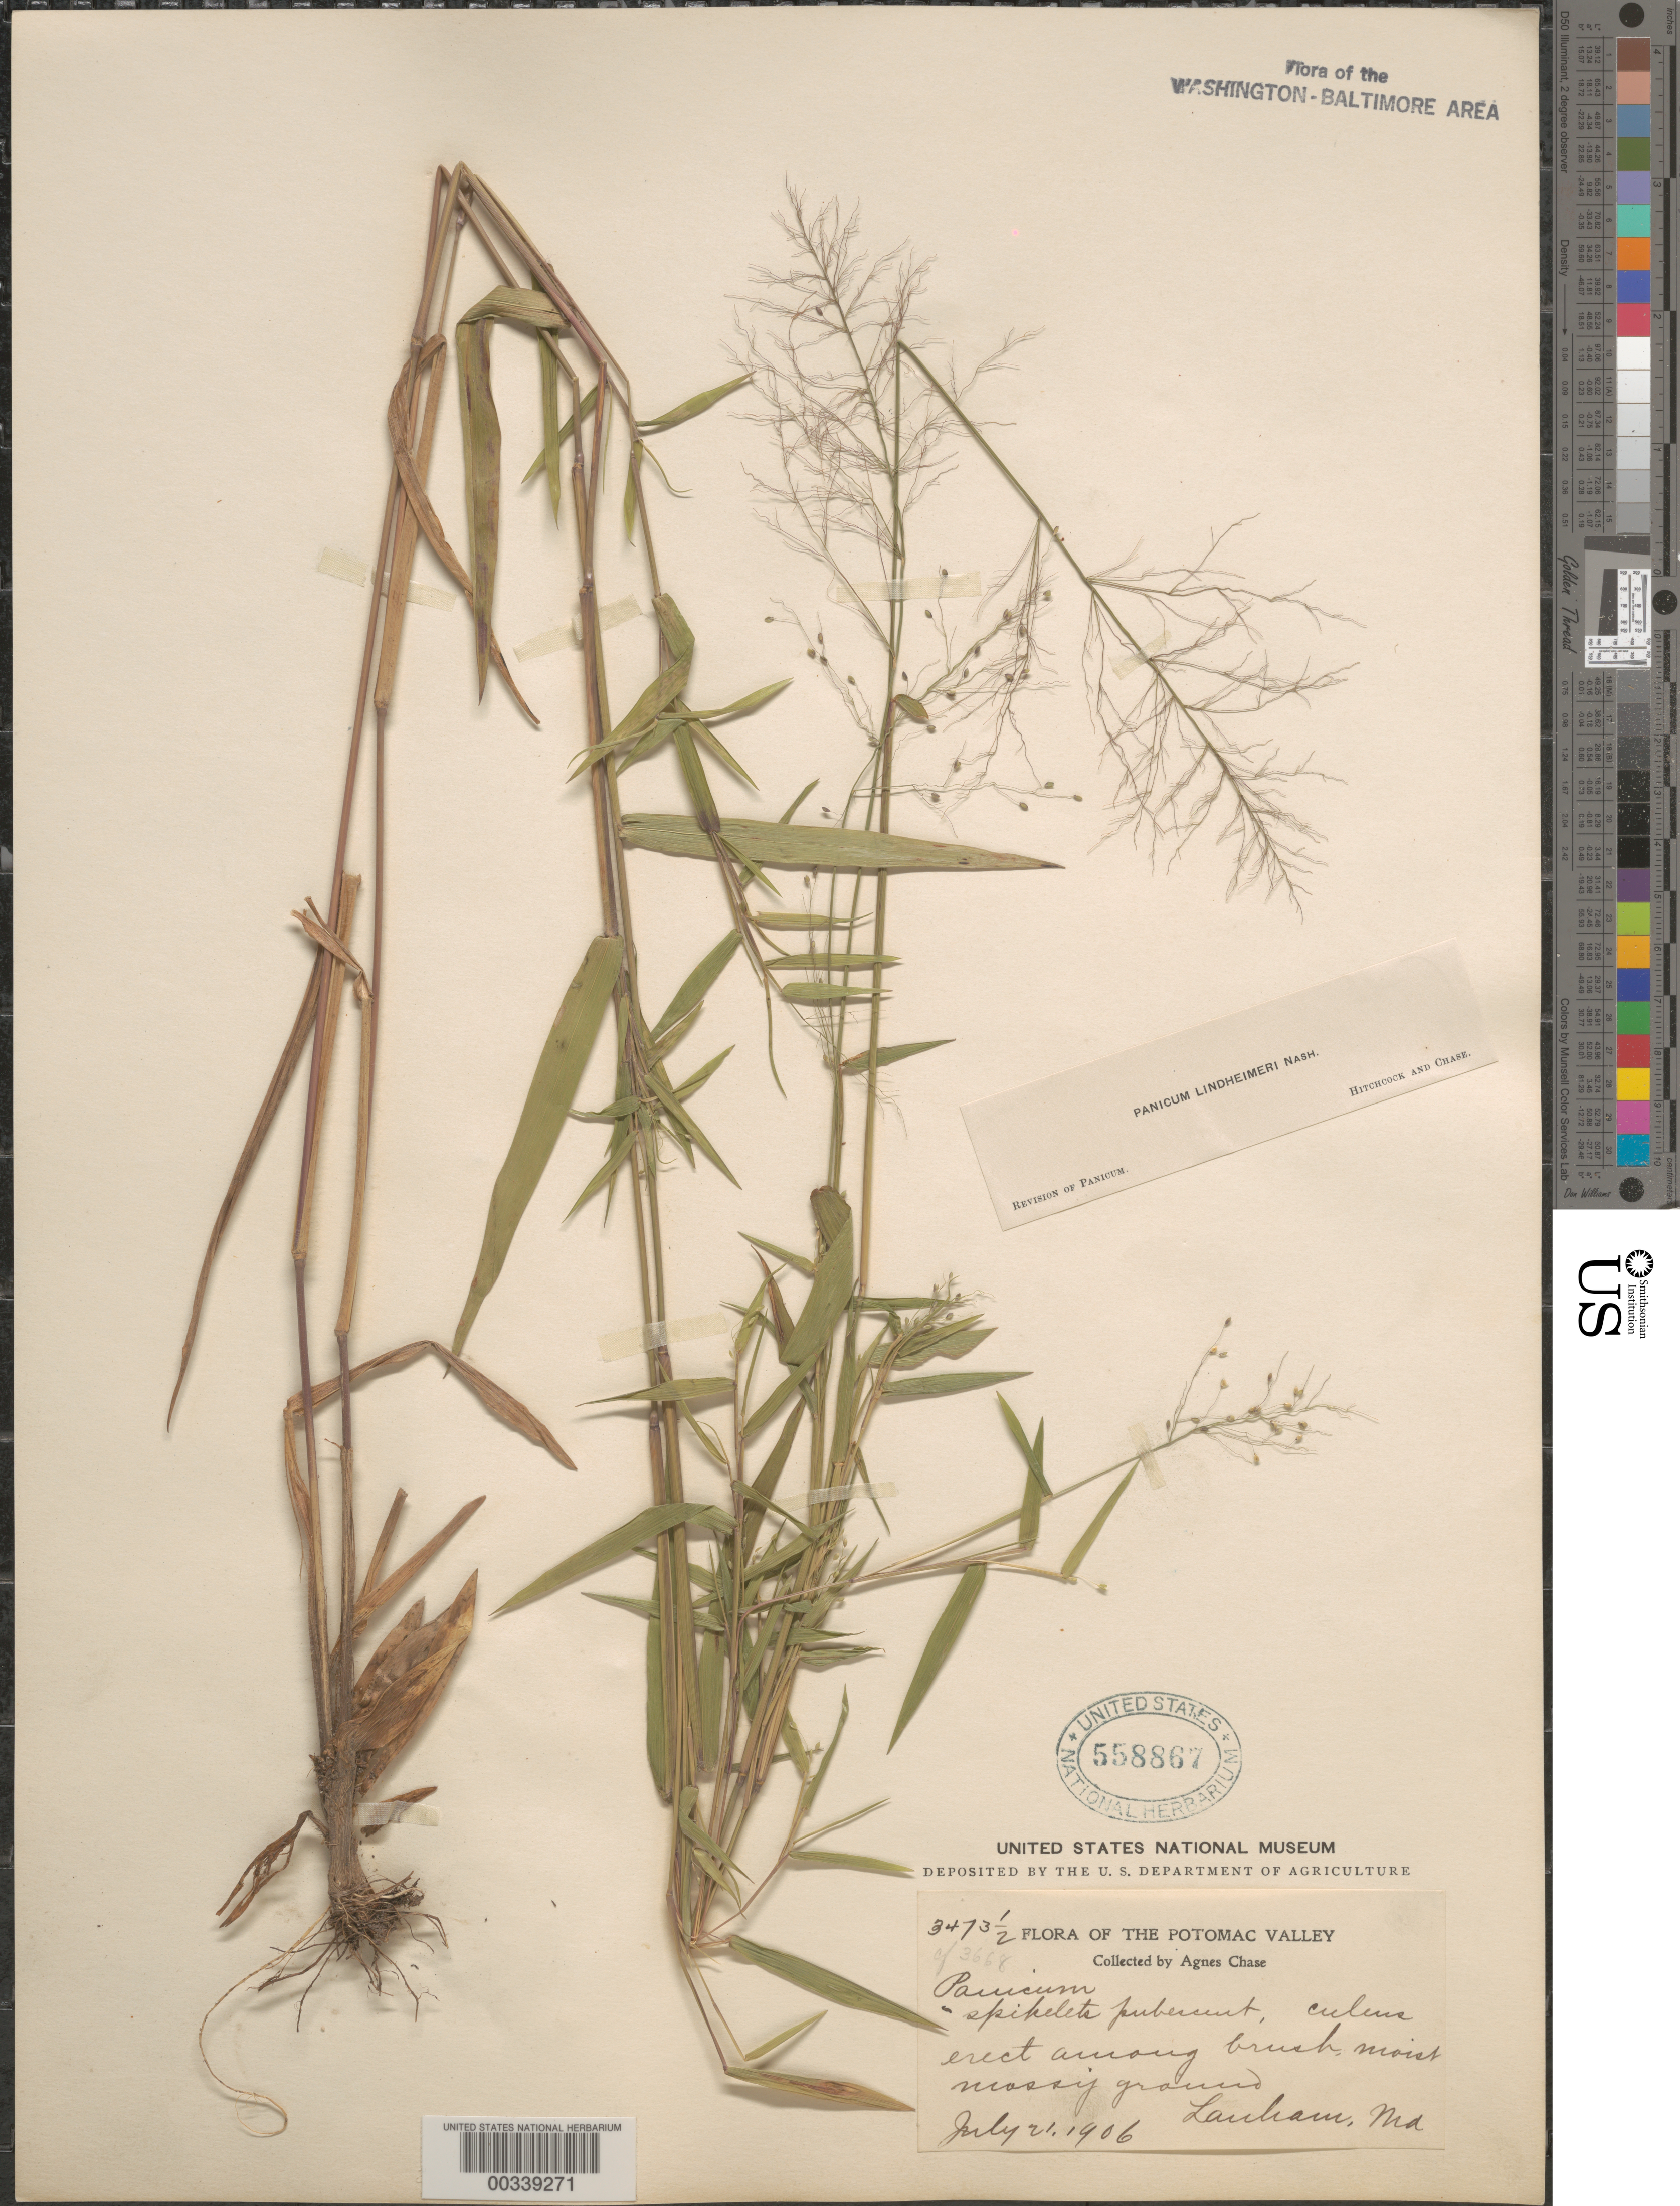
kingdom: Plantae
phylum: Tracheophyta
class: Liliopsida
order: Poales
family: Poaceae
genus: Dichanthelium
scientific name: Dichanthelium acuminatum var. lindheimeri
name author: (Nash) Gould & C.A. Clark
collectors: A. Chase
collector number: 3473.5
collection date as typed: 21 Jul 1906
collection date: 1906-07-21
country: United States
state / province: Maryland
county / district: Prince George's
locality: Lanham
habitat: Among brush, moist mossy ground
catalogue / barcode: US 558867